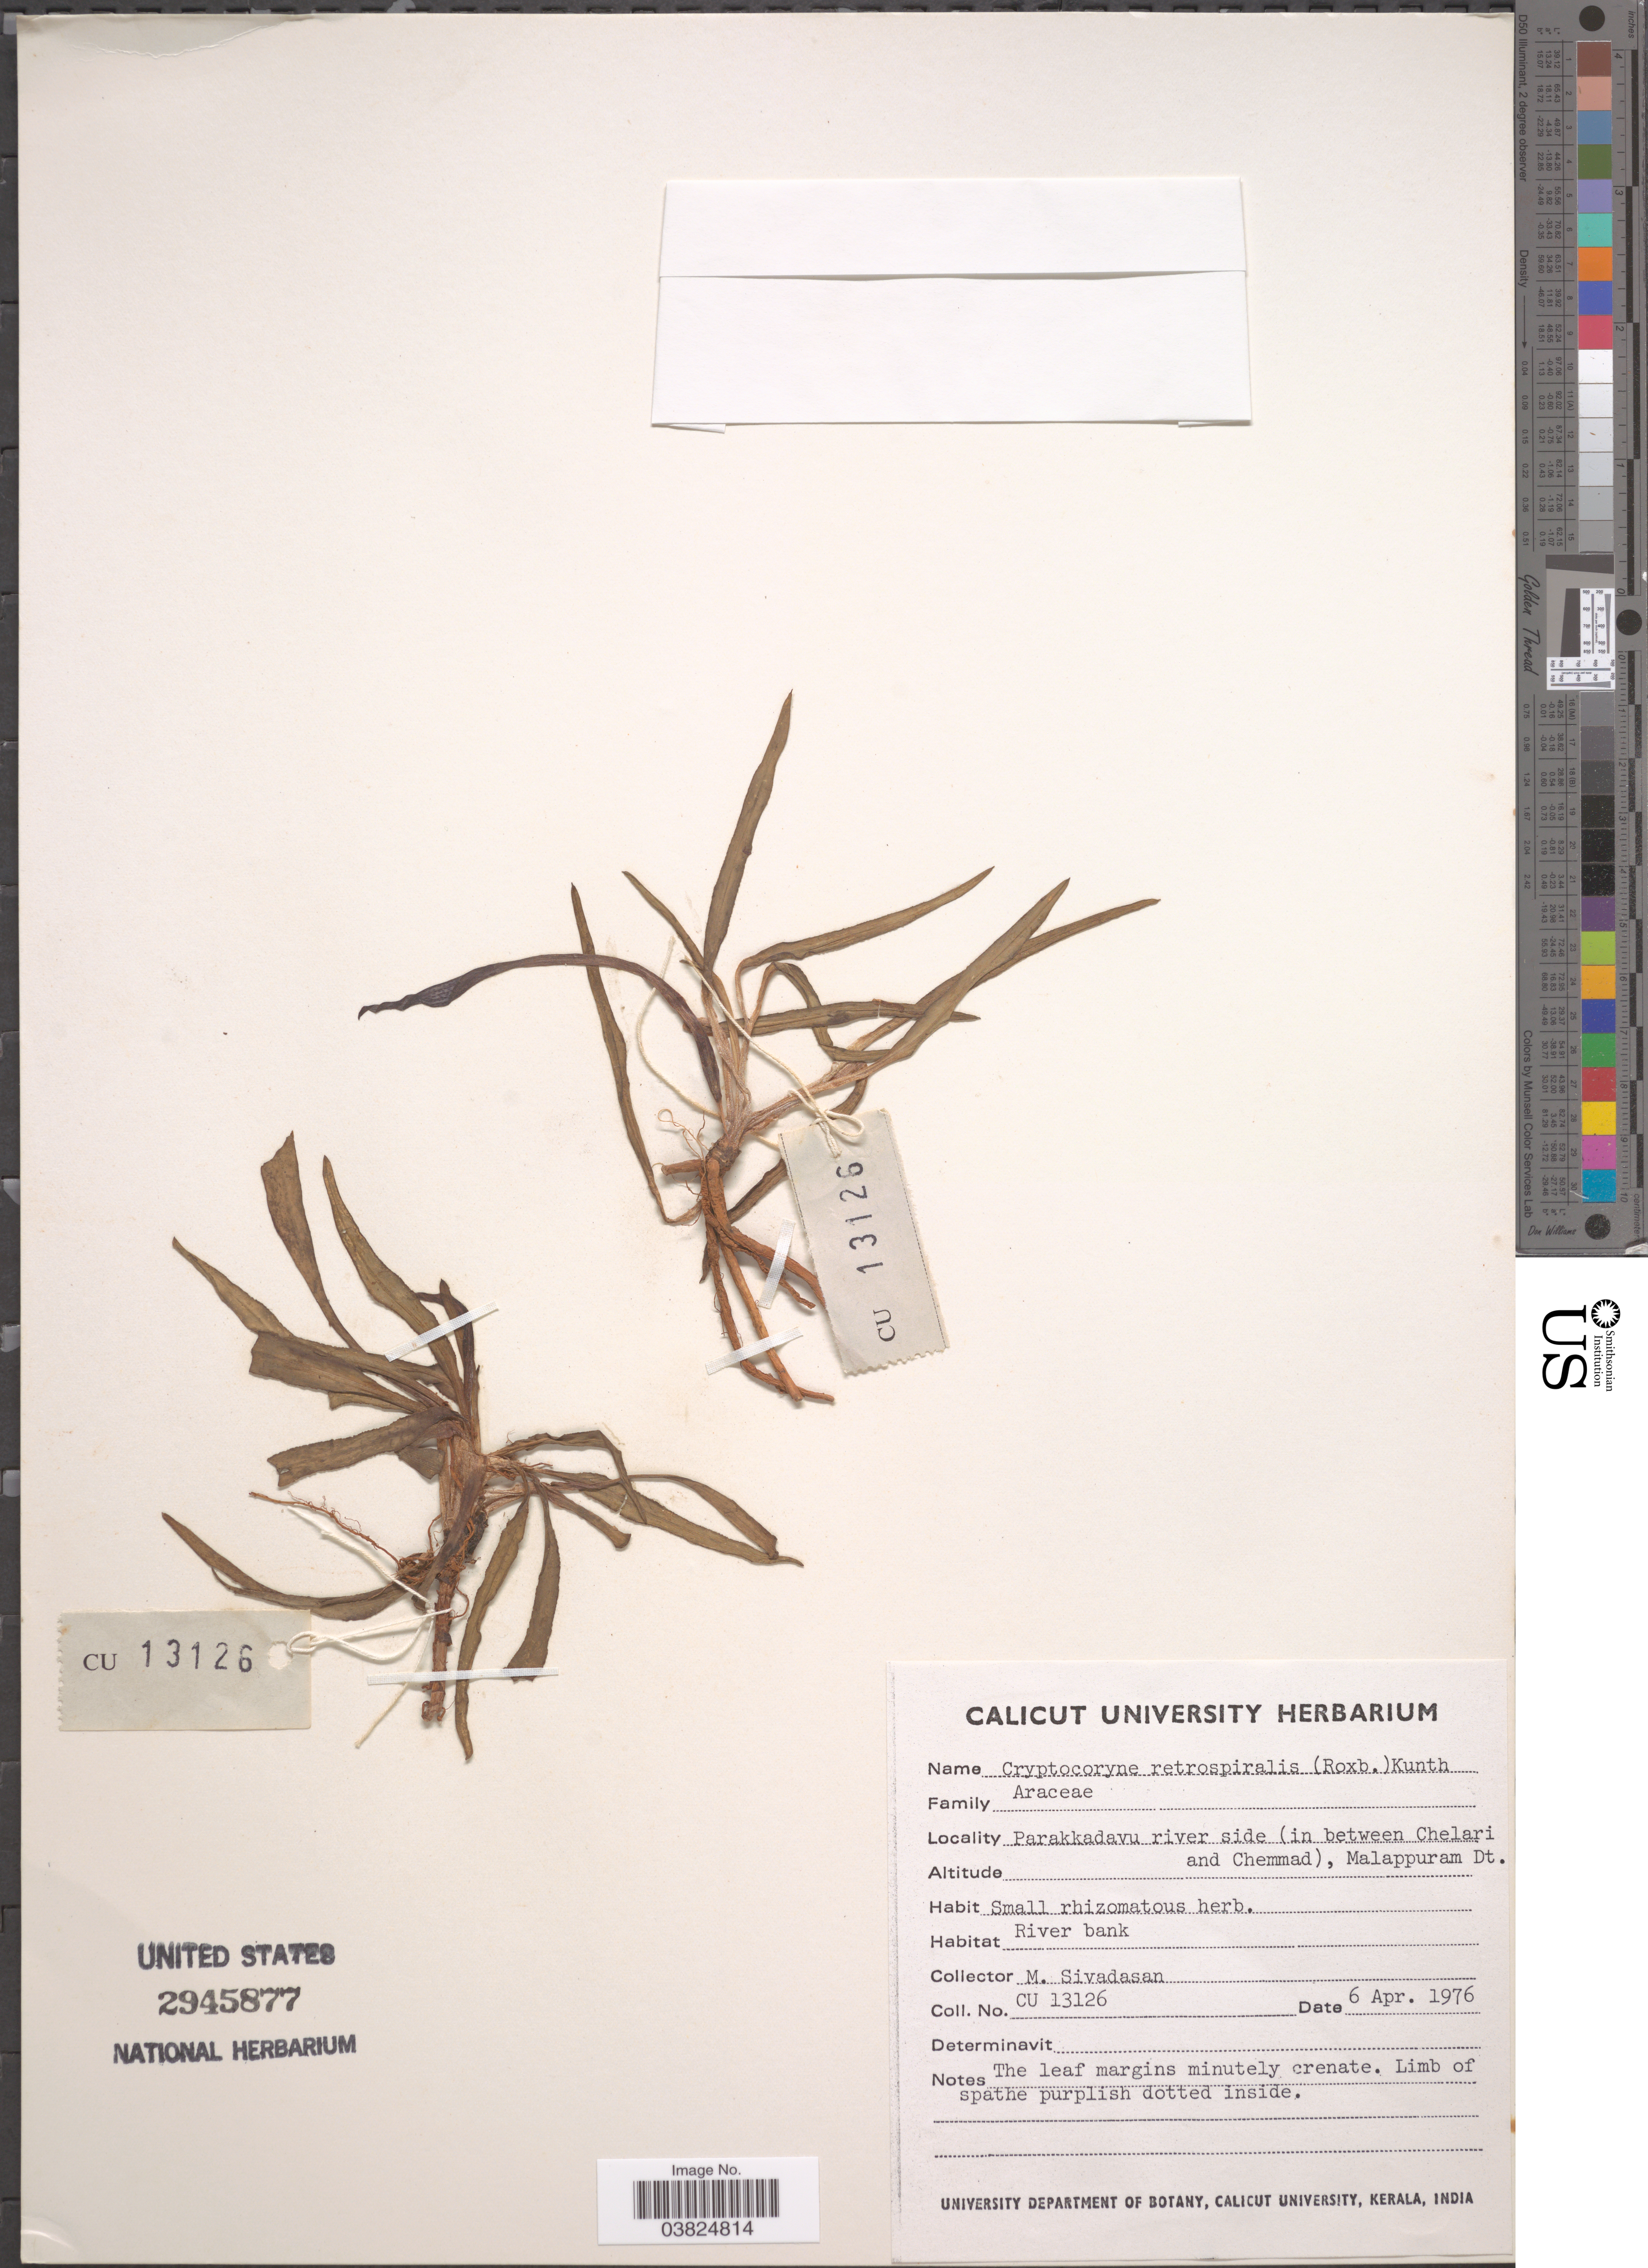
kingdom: Plantae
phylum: Tracheophyta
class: Liliopsida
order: Alismatales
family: Araceae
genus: Cryptocoryne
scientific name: Cryptocoryne retrospiralis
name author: (Roxb.) Kunth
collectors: M. Sivadasan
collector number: CU13126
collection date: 1976-04-06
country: India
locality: Parakkadavu river side (in between Chelari and Chemmad), Malappuram Dt.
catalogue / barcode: US 2945877